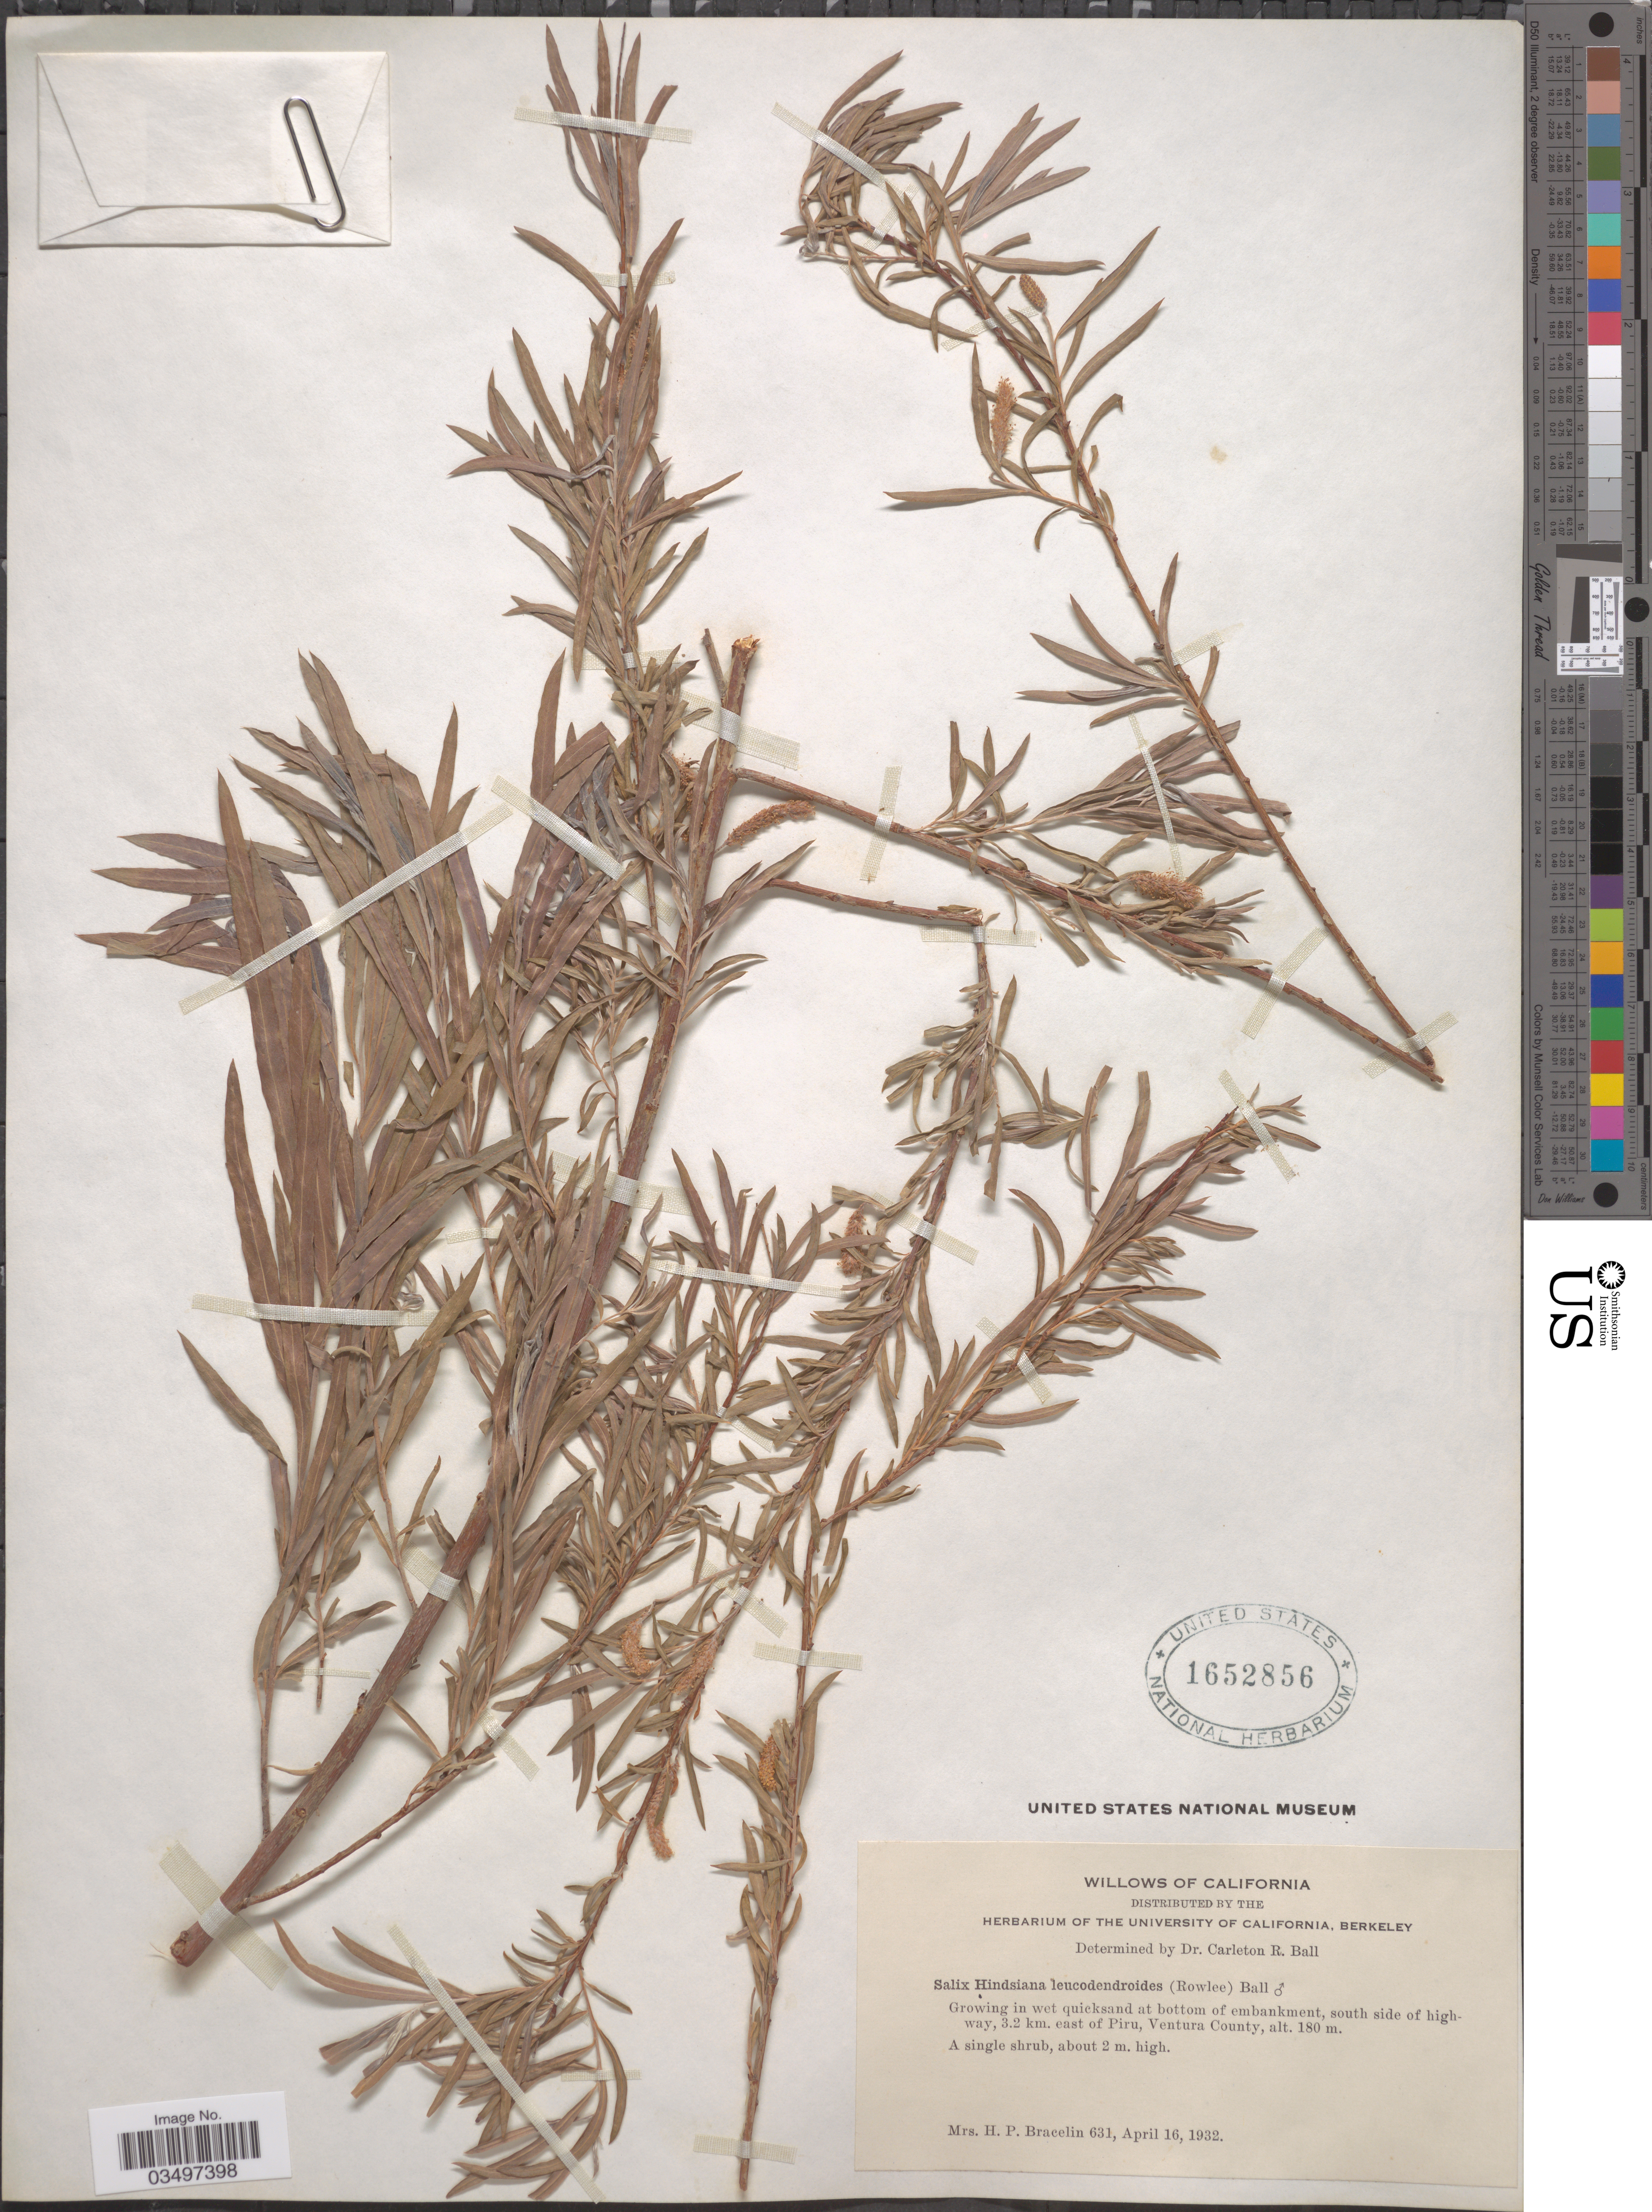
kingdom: Plantae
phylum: Tracheophyta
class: Magnoliopsida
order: Malpighiales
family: Salicaceae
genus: Salix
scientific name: Salix hindsiana var. leucodendroides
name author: (Rowlee) C.R. Ball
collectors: H. Bracelin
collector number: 631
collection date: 1932-04-16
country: United States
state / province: California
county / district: Ventura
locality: South side of highway, 3.2 km. east of Piru, Ventura County.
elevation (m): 180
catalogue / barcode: US 1652856